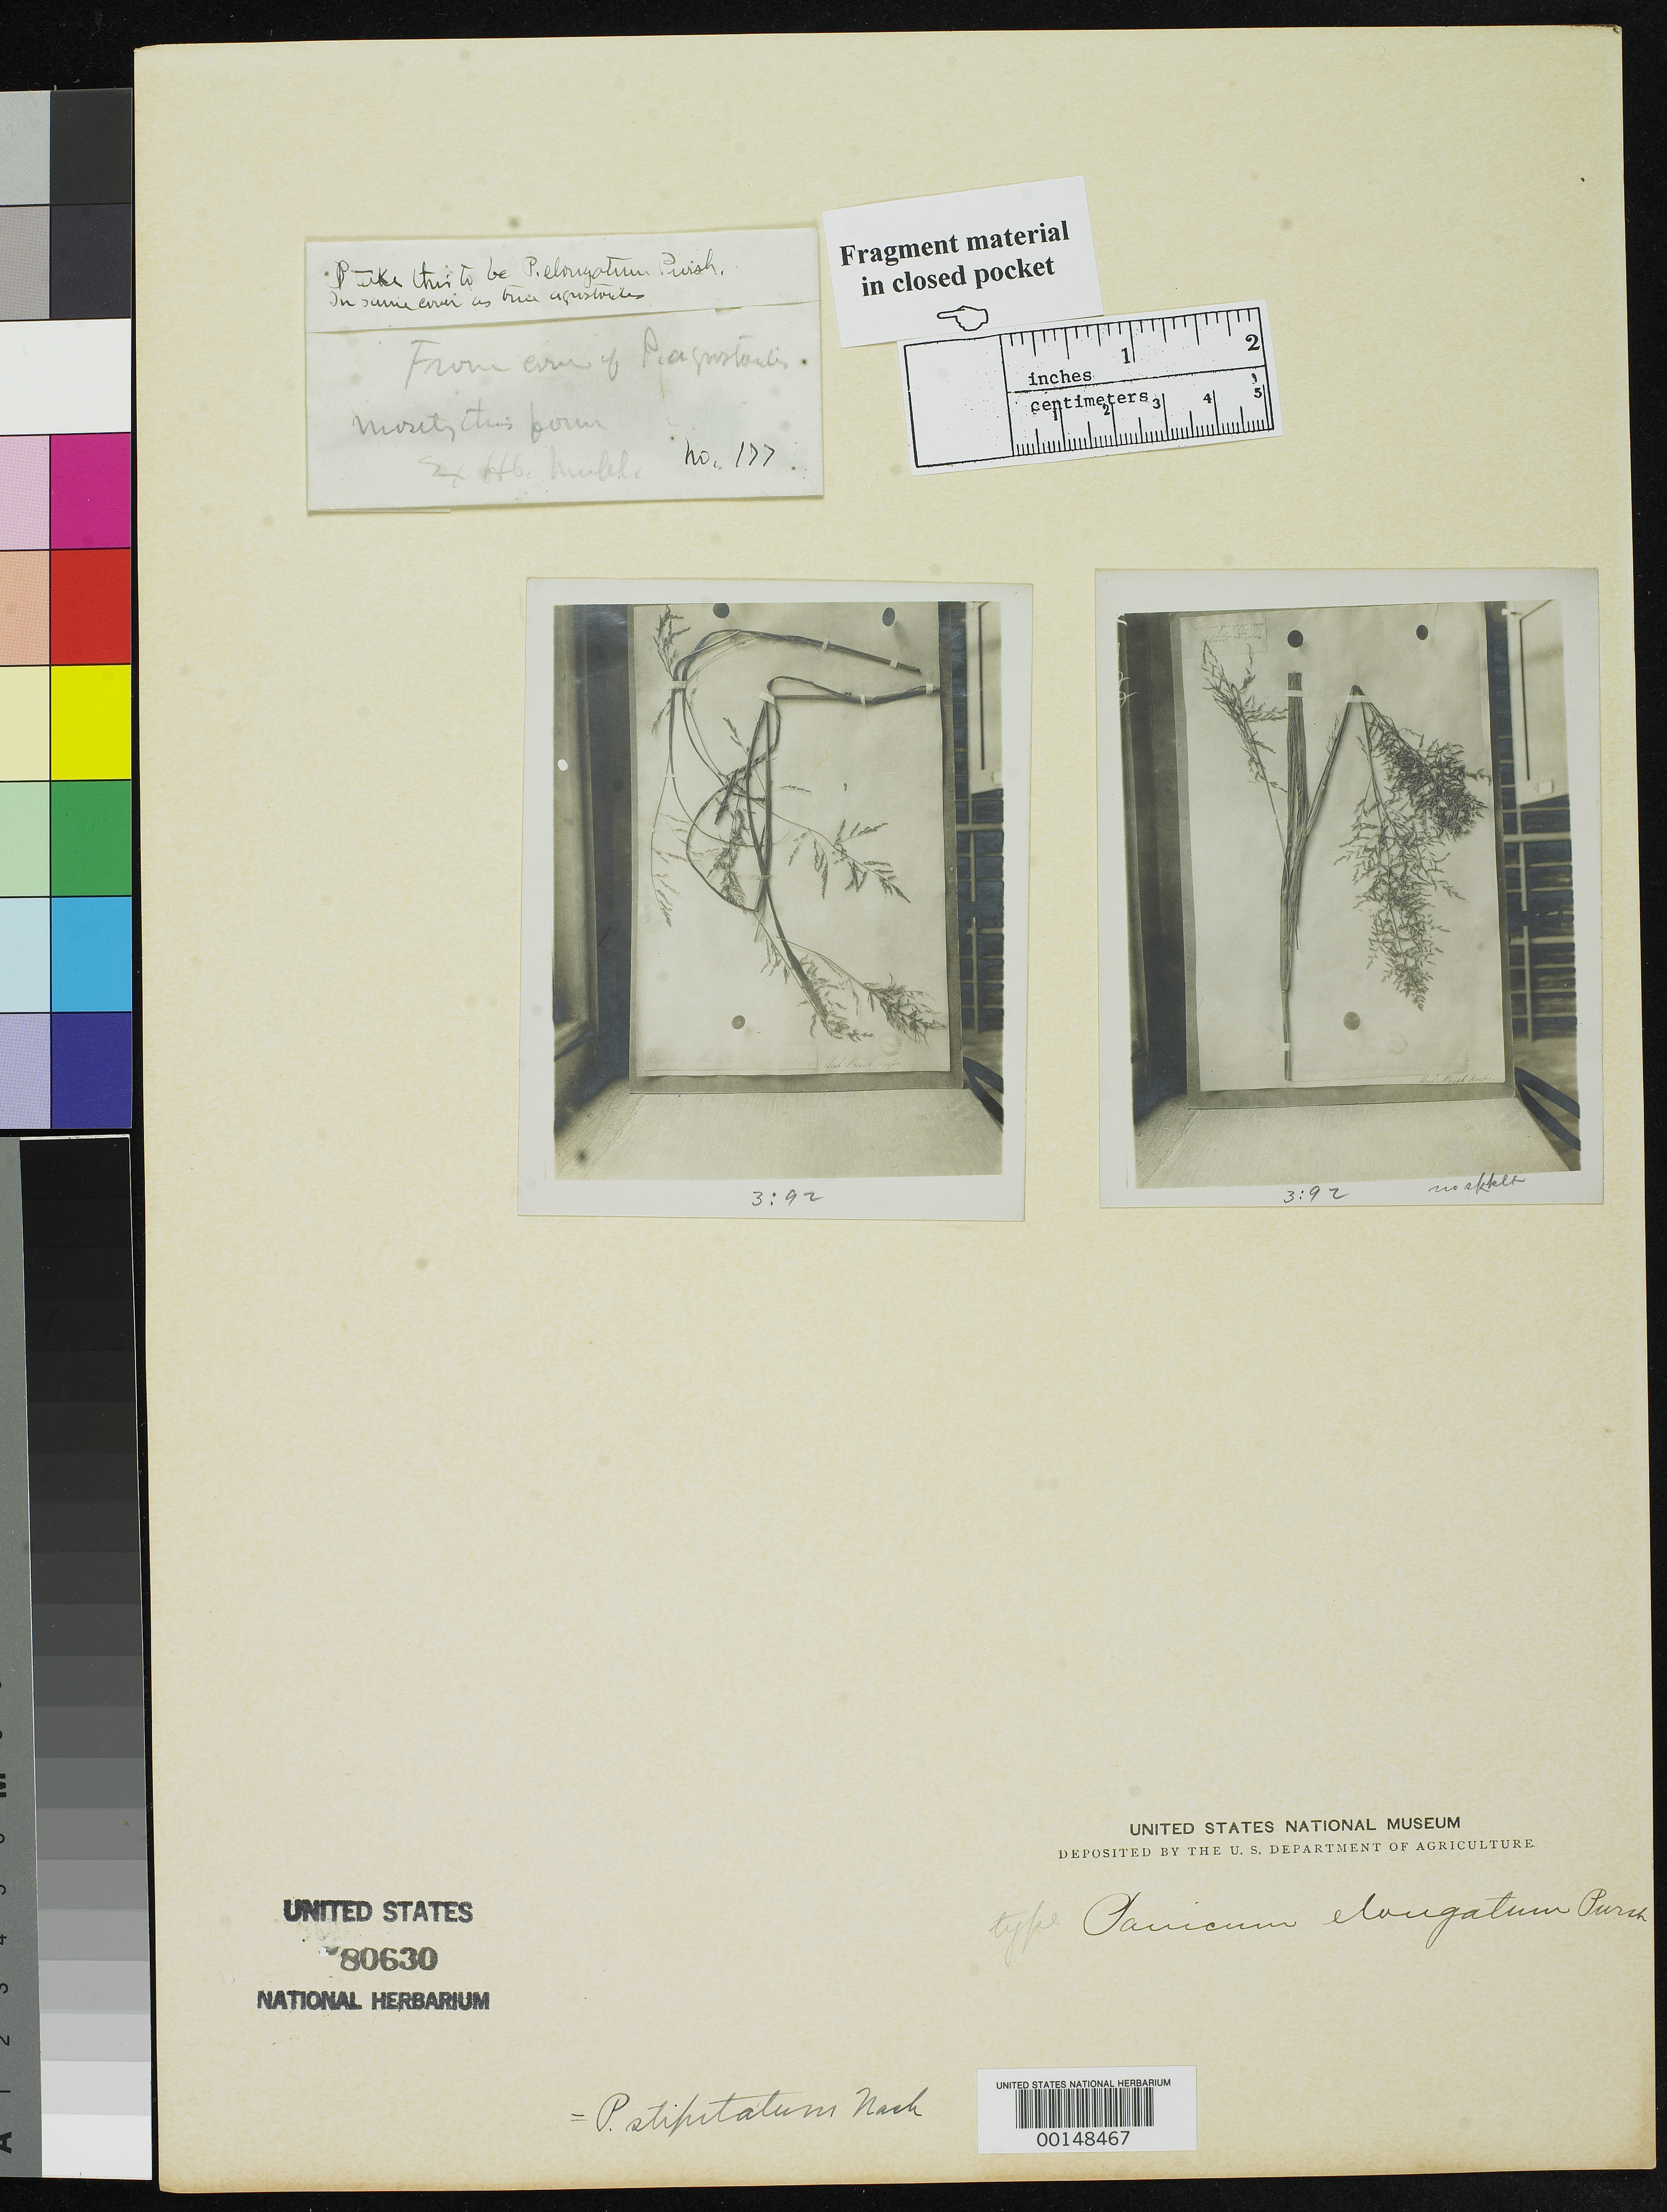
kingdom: Plantae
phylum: Tracheophyta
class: Liliopsida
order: Poales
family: Poaceae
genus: Panicum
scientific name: Panicum elongatum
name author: Pursh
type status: Type Fragment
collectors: H. Muhlenberg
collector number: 177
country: United States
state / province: Delaware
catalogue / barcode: US 80630